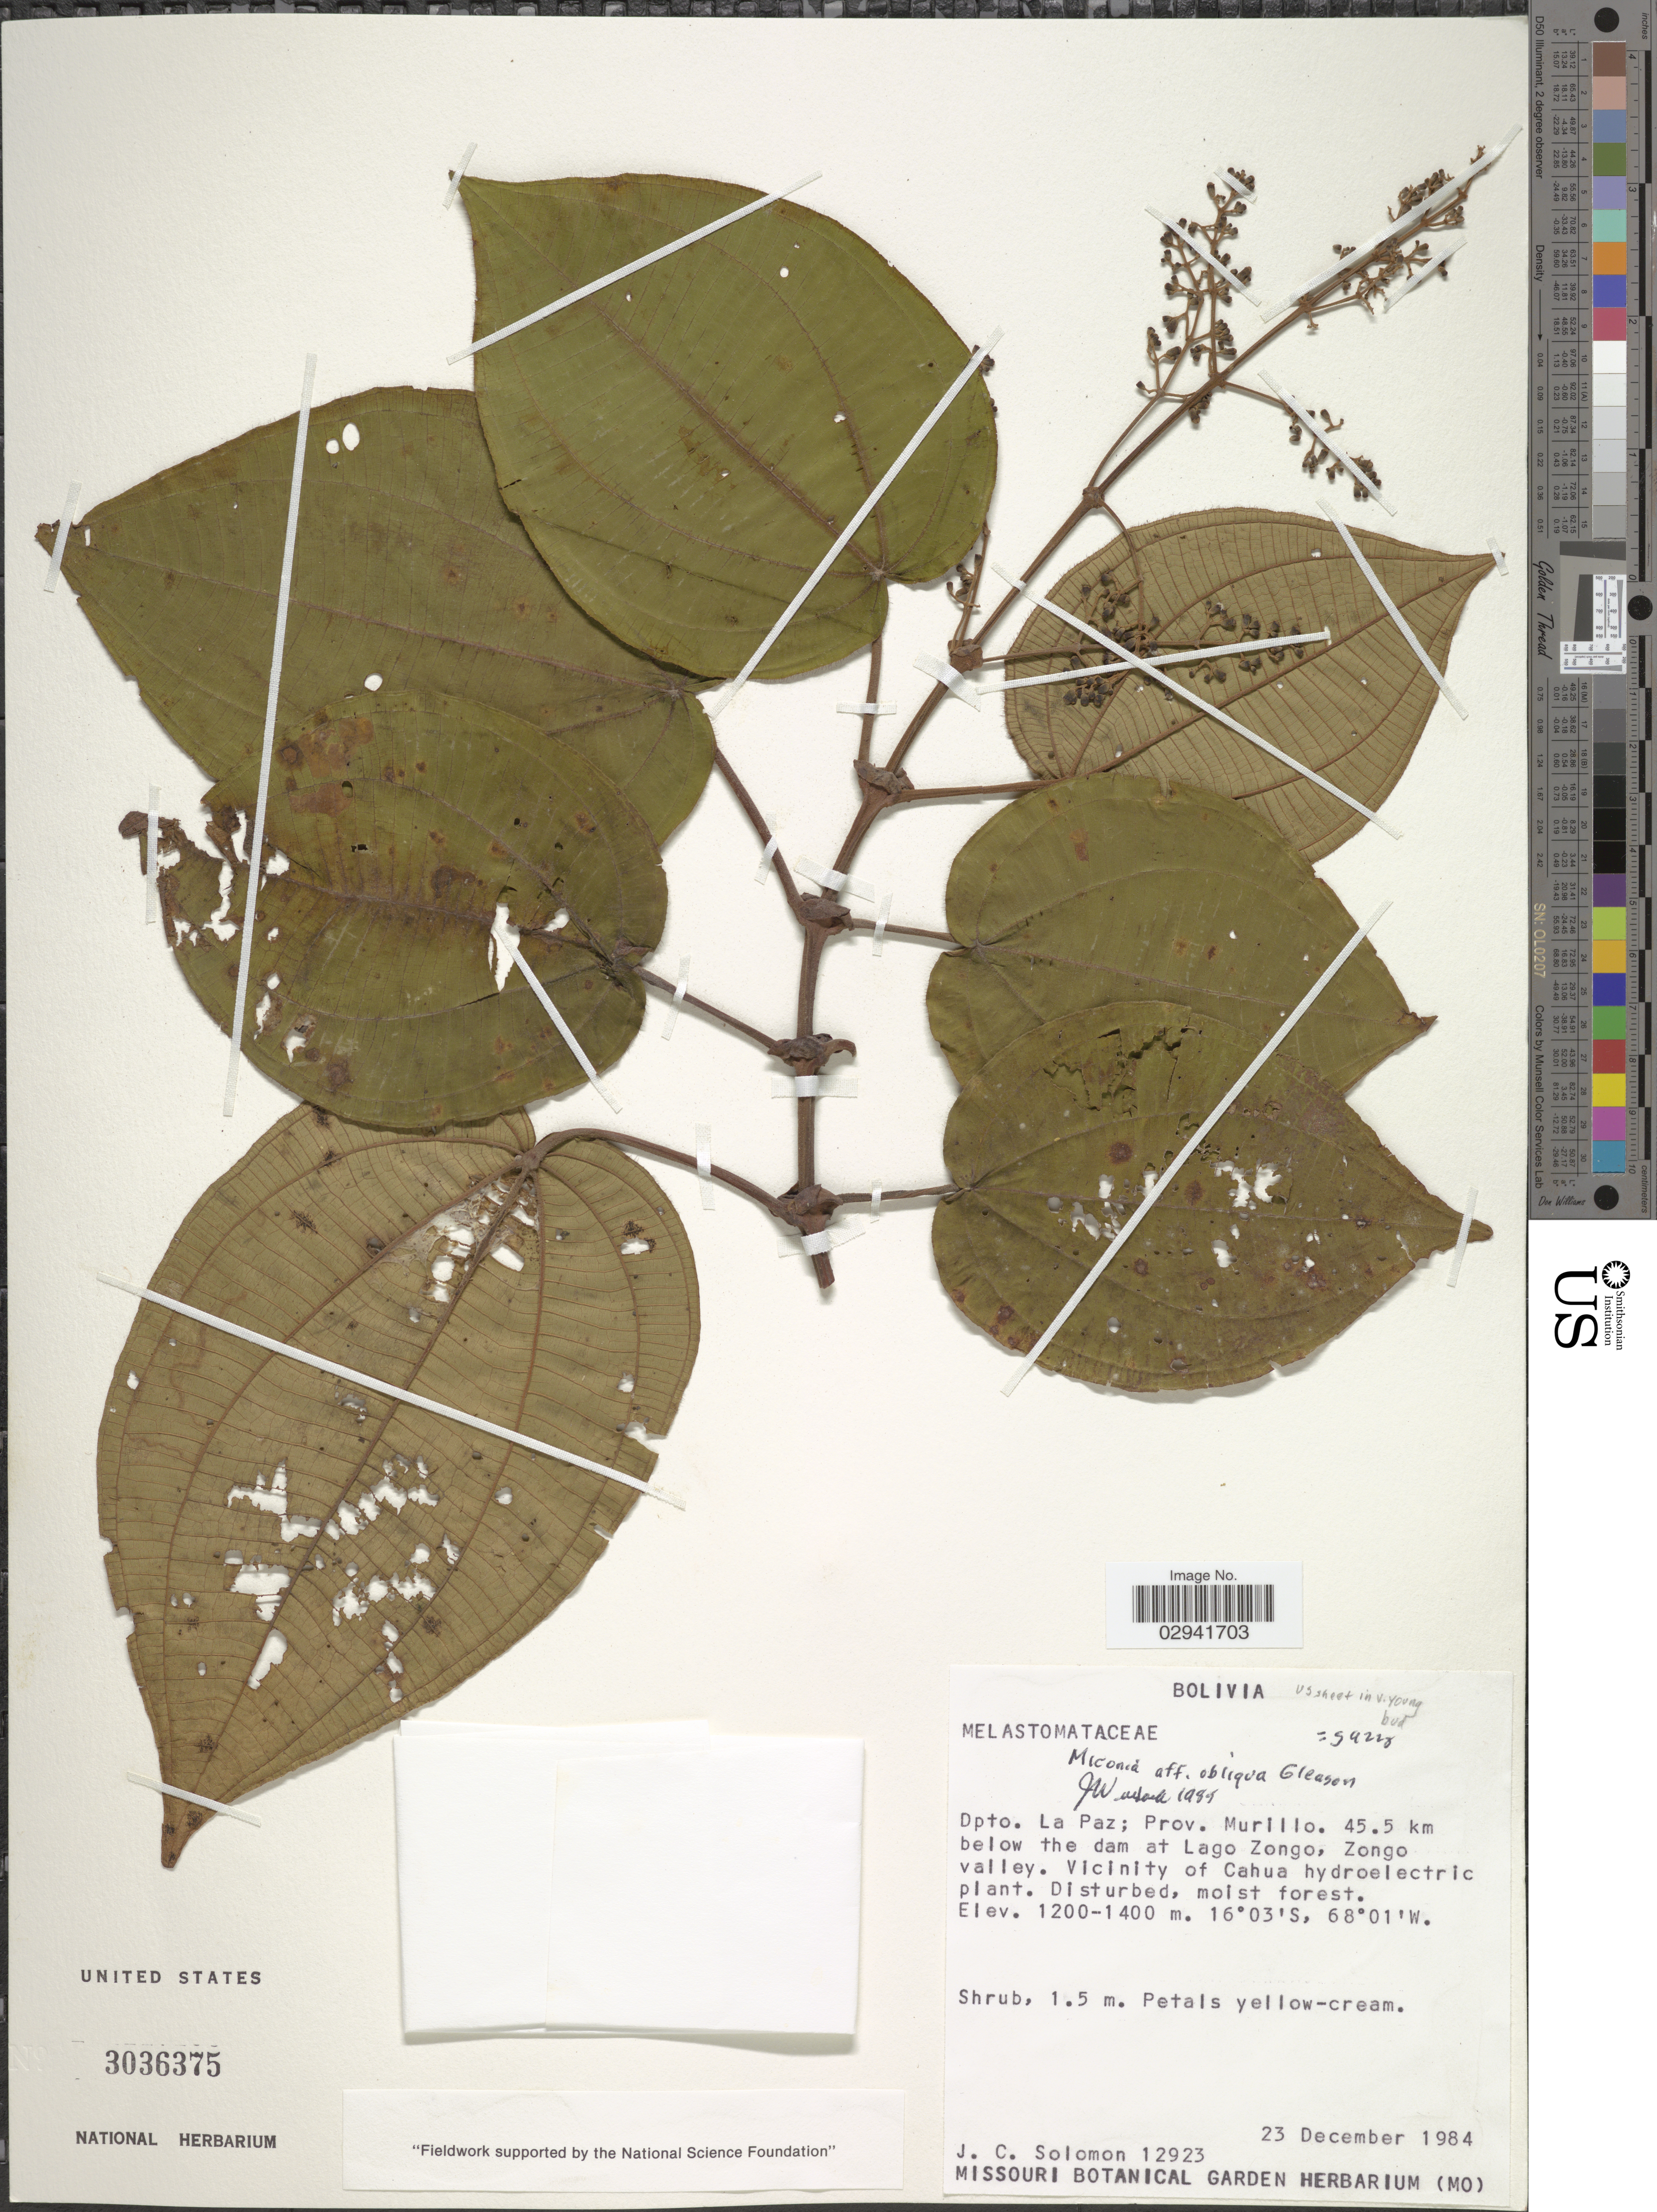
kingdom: Plantae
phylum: Tracheophyta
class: Magnoliopsida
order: Myrtales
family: Melastomataceae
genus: Miconia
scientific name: Miconia obliqua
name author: Gleason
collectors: J. C. Solomon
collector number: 12923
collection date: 1984-12-23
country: Bolivia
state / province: La Paz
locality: Dpto. La Paz; Prov. Murillo. 45.5 km below the dam at Lago Zongo, Zongo valley. Vicinitiy of Cahua hydroelectric plant.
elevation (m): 1200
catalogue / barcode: US 3036375